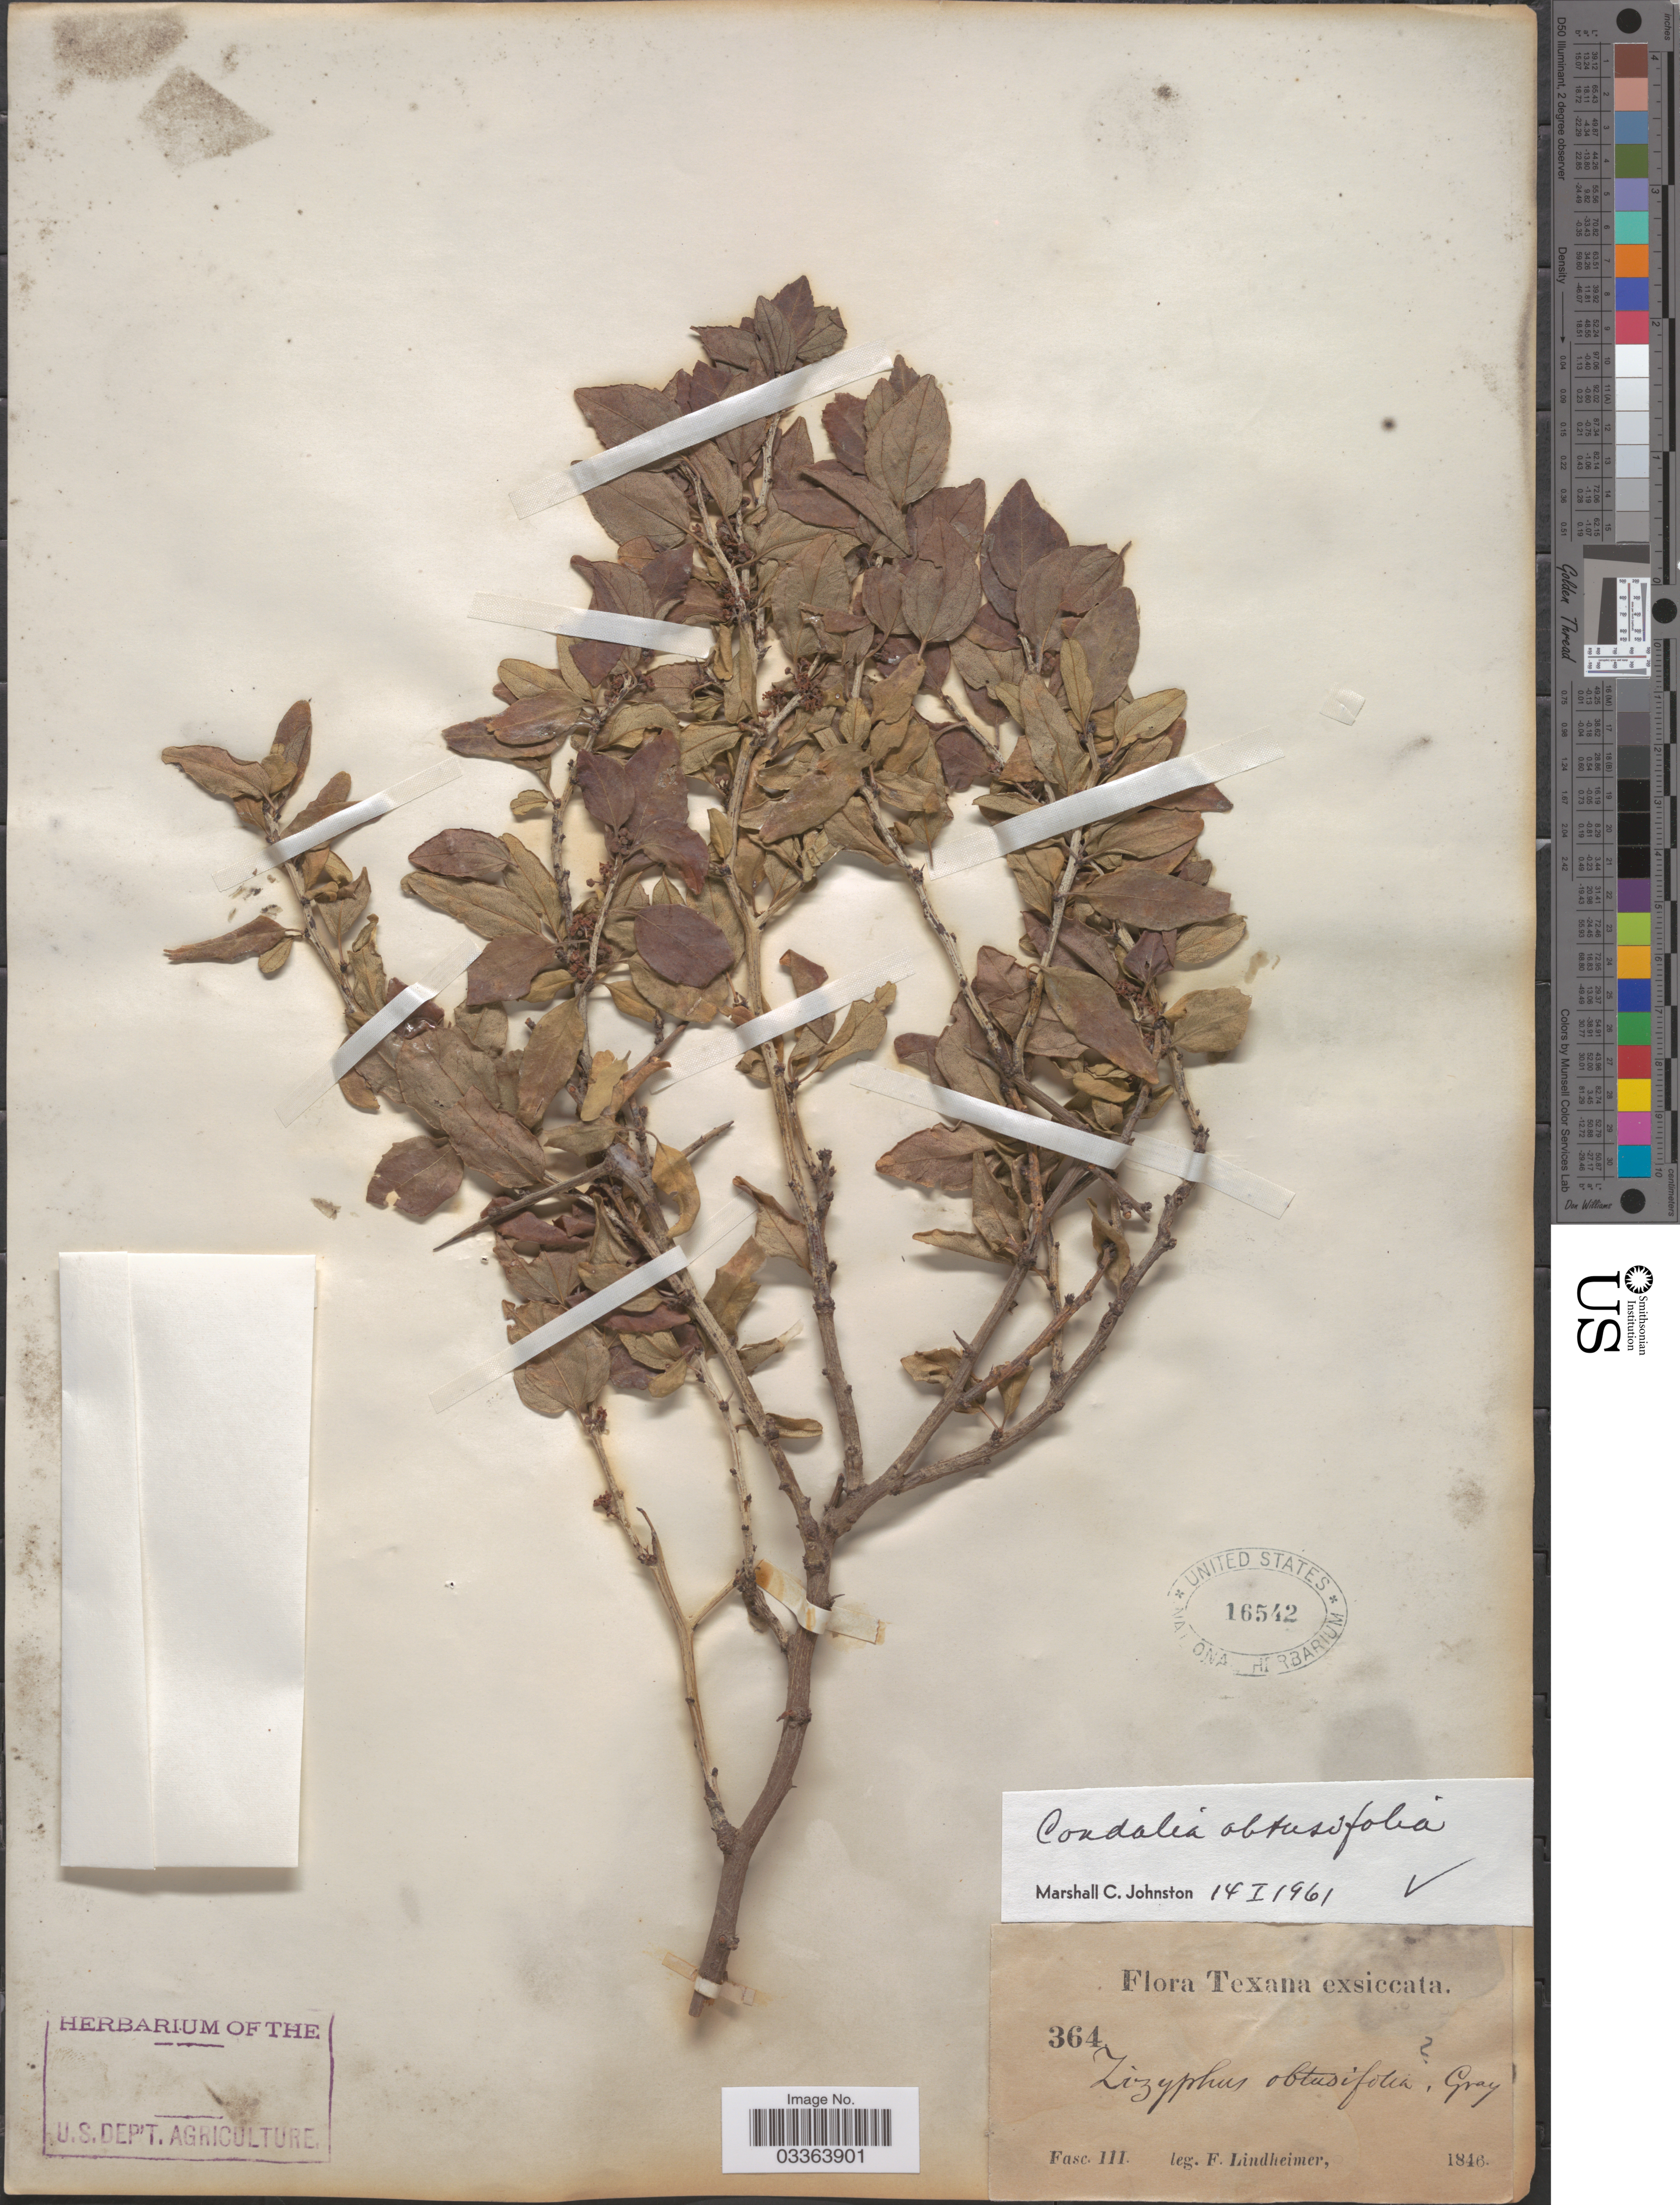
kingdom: Plantae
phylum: Tracheophyta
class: Magnoliopsida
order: Rosales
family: Rhamnaceae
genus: Sarcomphalus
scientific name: Sarcomphalus obtusifolius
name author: (Hook. ex Torr. & A. Gray) Hauenschild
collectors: F. Lindheimer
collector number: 364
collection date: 1846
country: United States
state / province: Texas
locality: Fasc. III. [unsure placement]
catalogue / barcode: US 16542